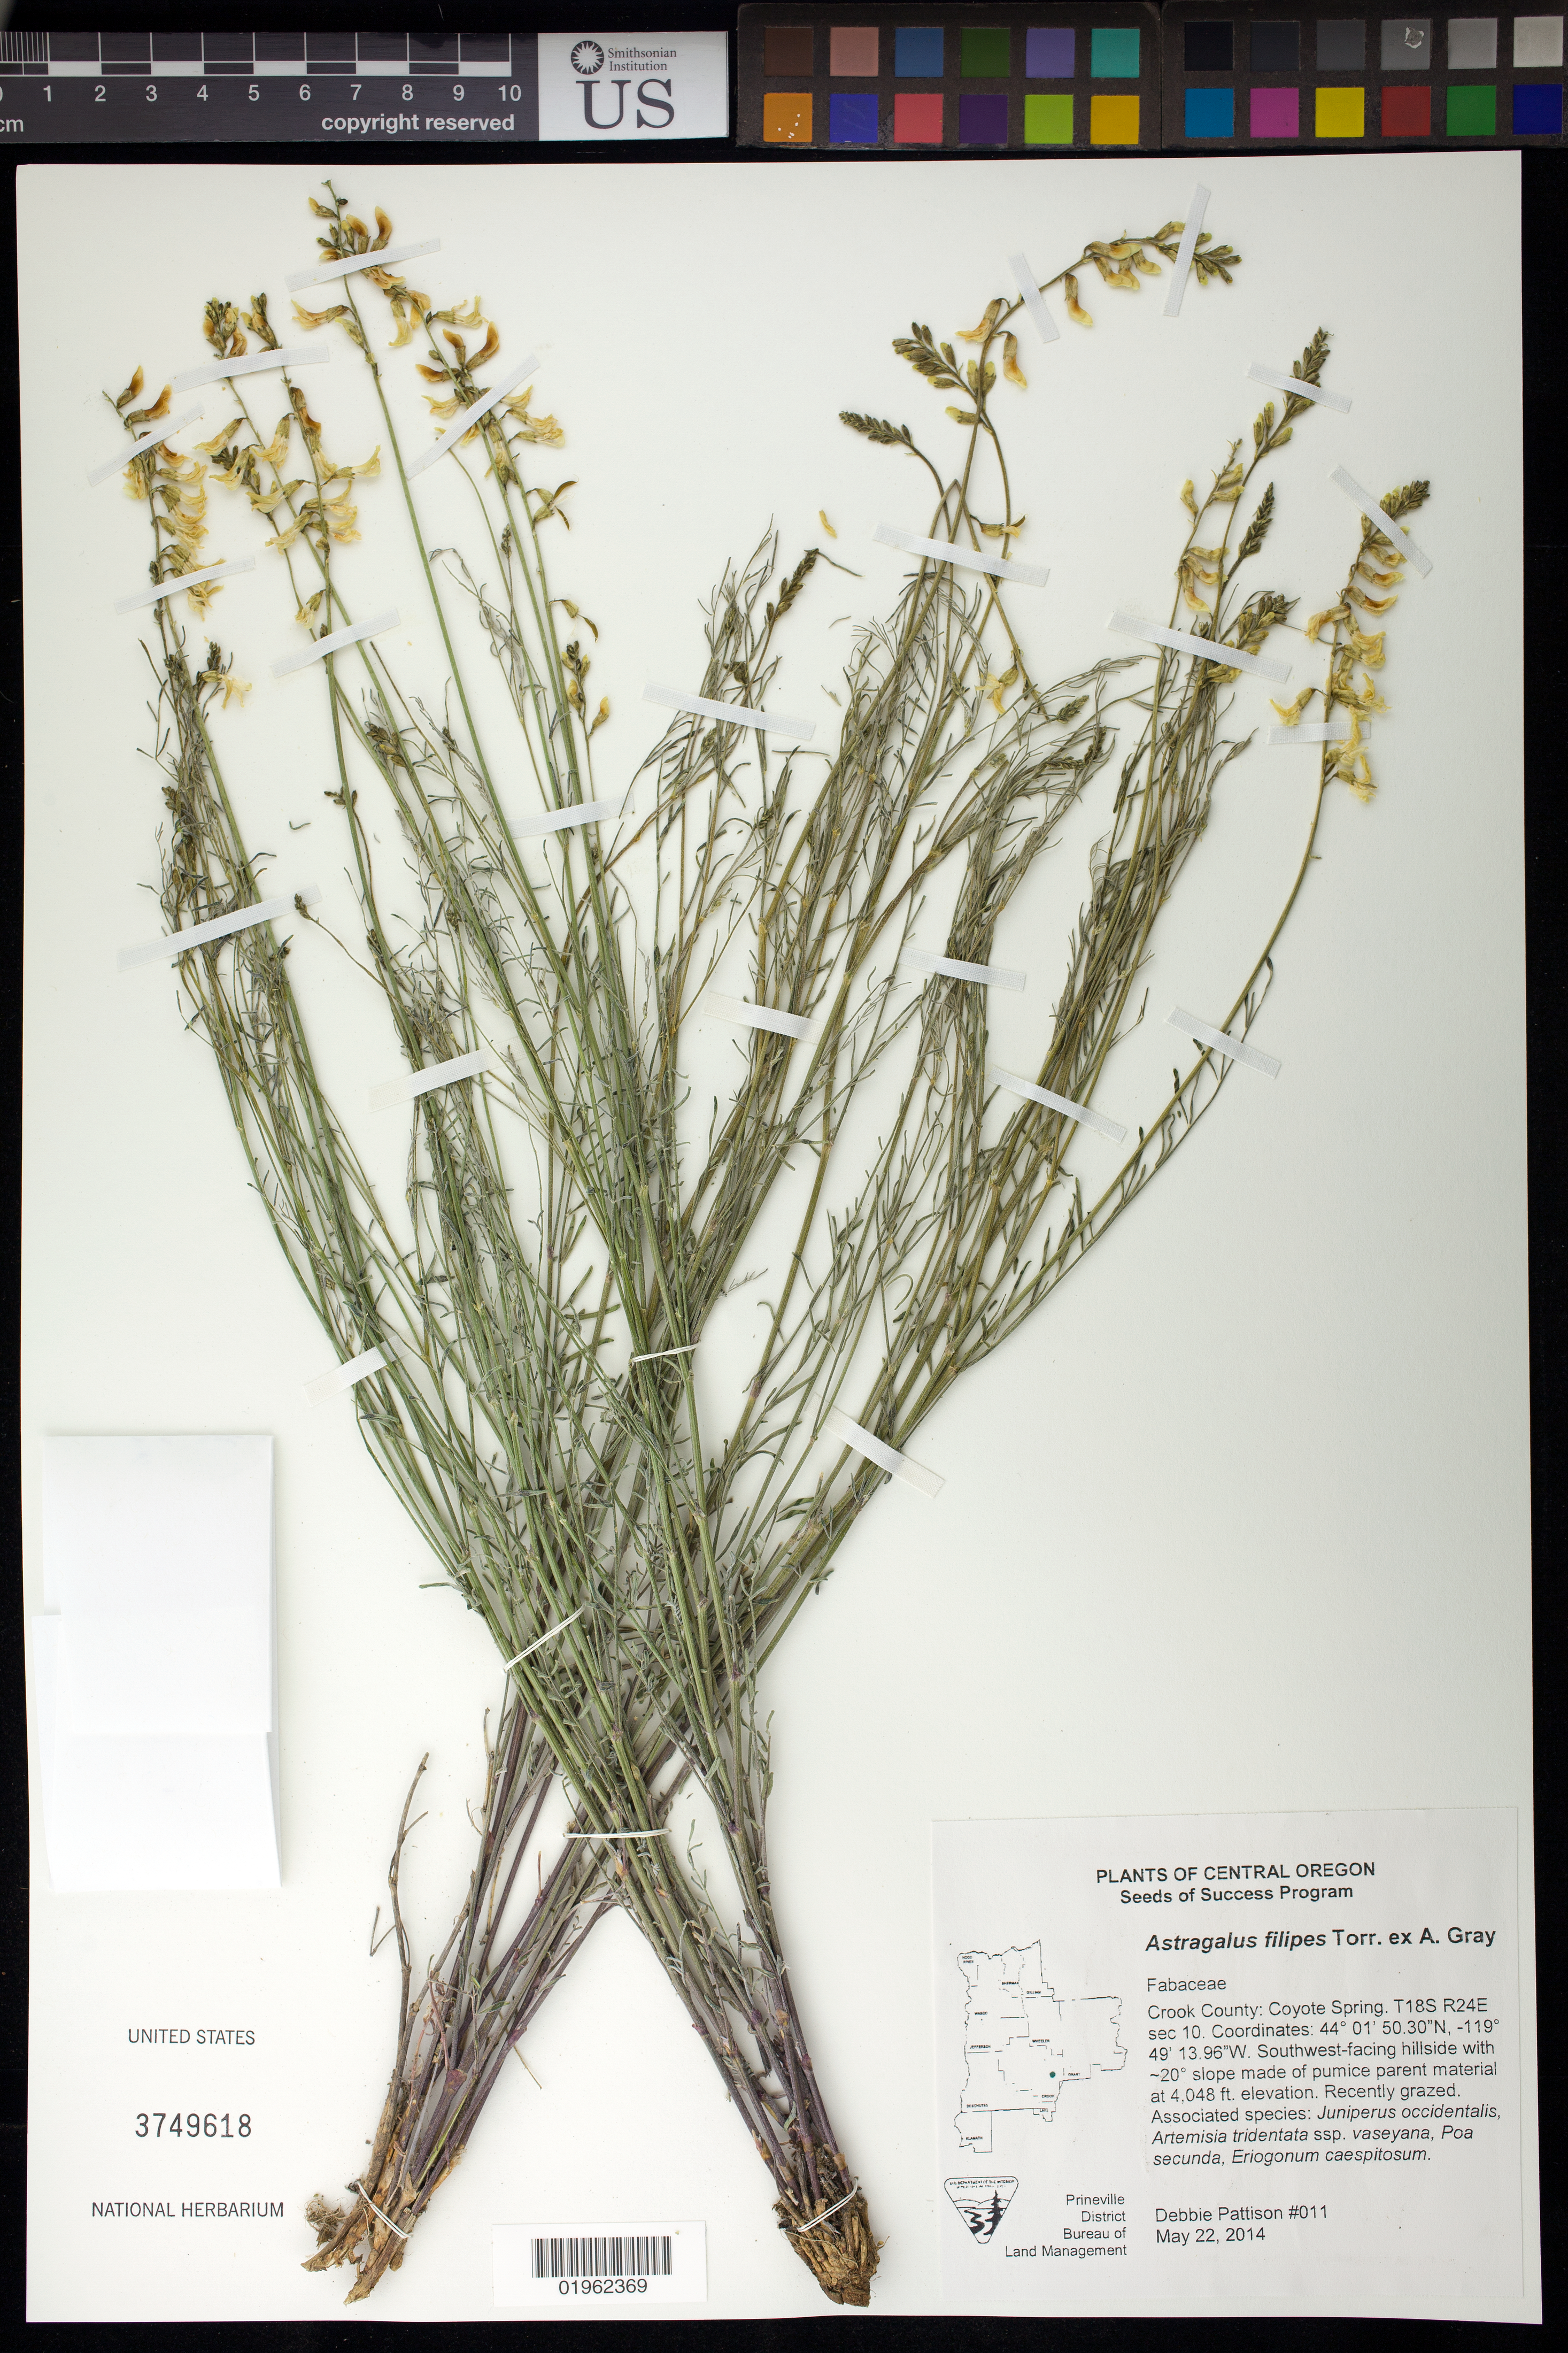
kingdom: Plantae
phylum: Tracheophyta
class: Magnoliopsida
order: Fabales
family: Fabaceae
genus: Astragalus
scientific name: Astragalus filipes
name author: A. Gray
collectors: D. Pattison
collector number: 011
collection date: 2014-05-22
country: United States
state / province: Oregon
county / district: Crook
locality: Coyote Spring. T18S R24E sec. 10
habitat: Recently grazed. With Juniperus occidentalis, Poa secunda, ect.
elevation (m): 1234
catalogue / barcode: US 3749618